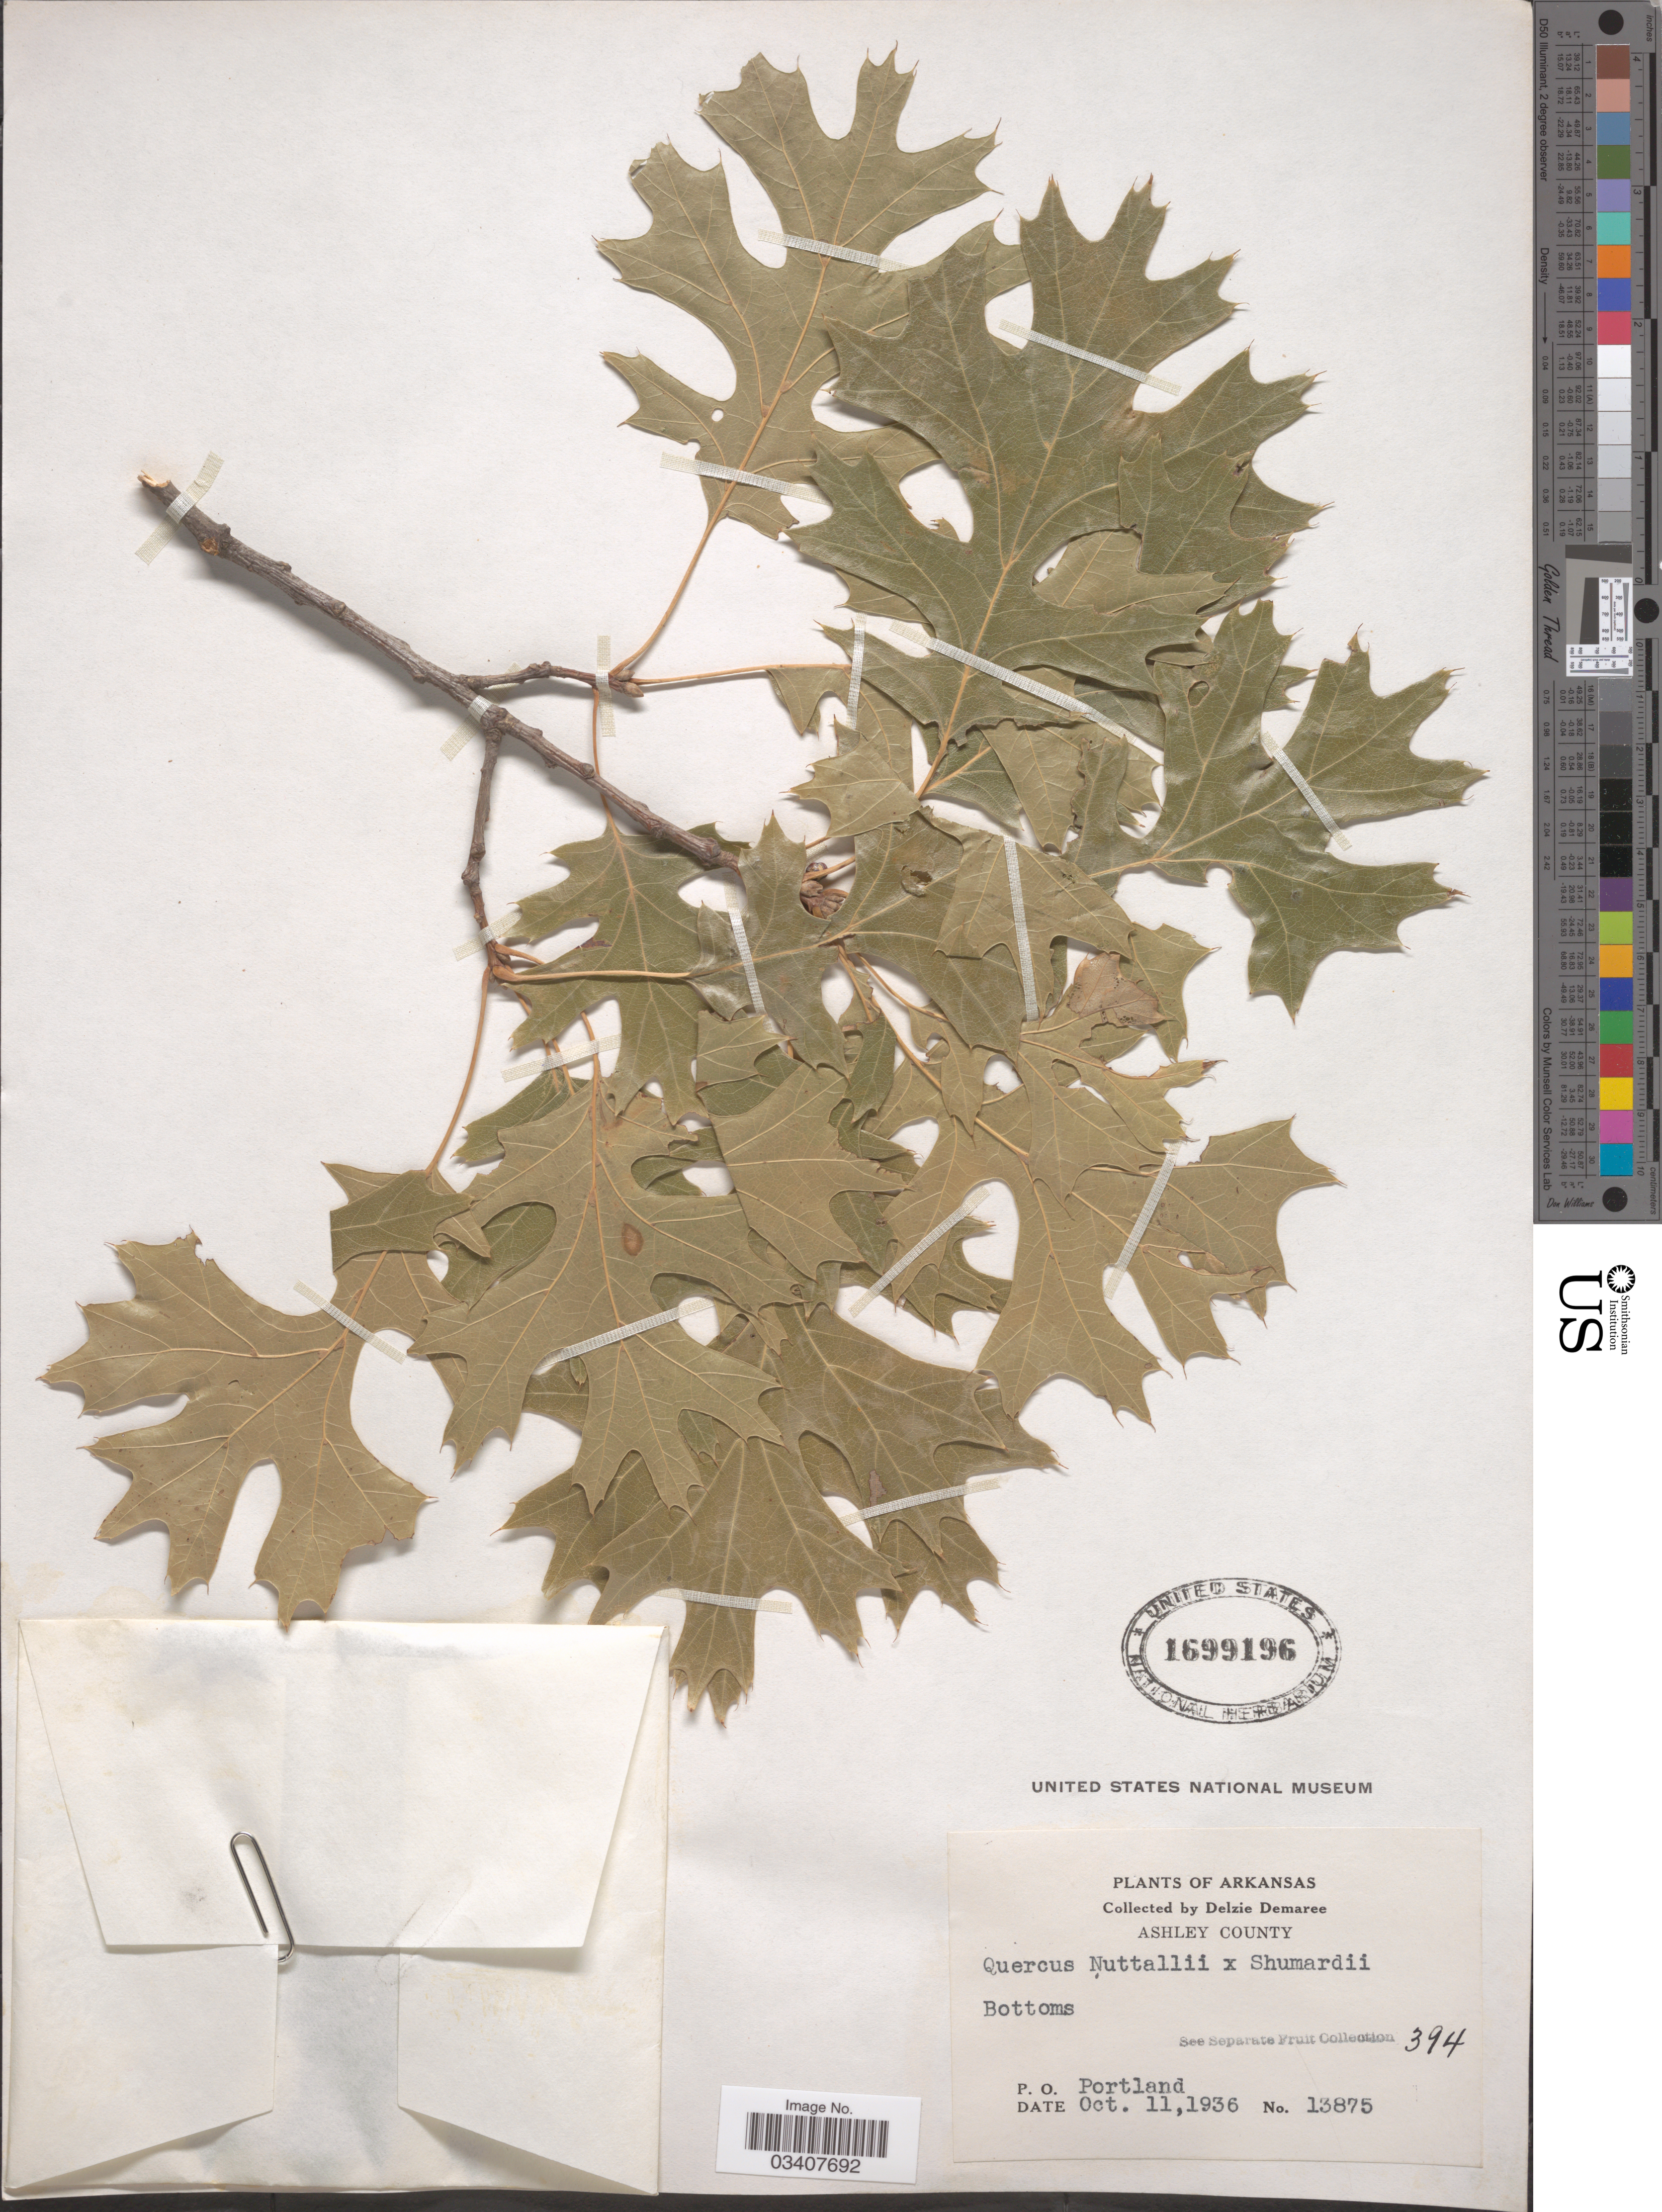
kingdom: Plantae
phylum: Tracheophyta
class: Magnoliopsida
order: Fagales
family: Fagaceae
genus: Quercus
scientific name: Quercus nuttallii x Q. shumardii Buckley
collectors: D. Demaree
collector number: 13875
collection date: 1936-10-11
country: United States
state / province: Arkansas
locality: Ashley County. Bottoms. P.O. Portland.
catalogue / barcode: US 1699196